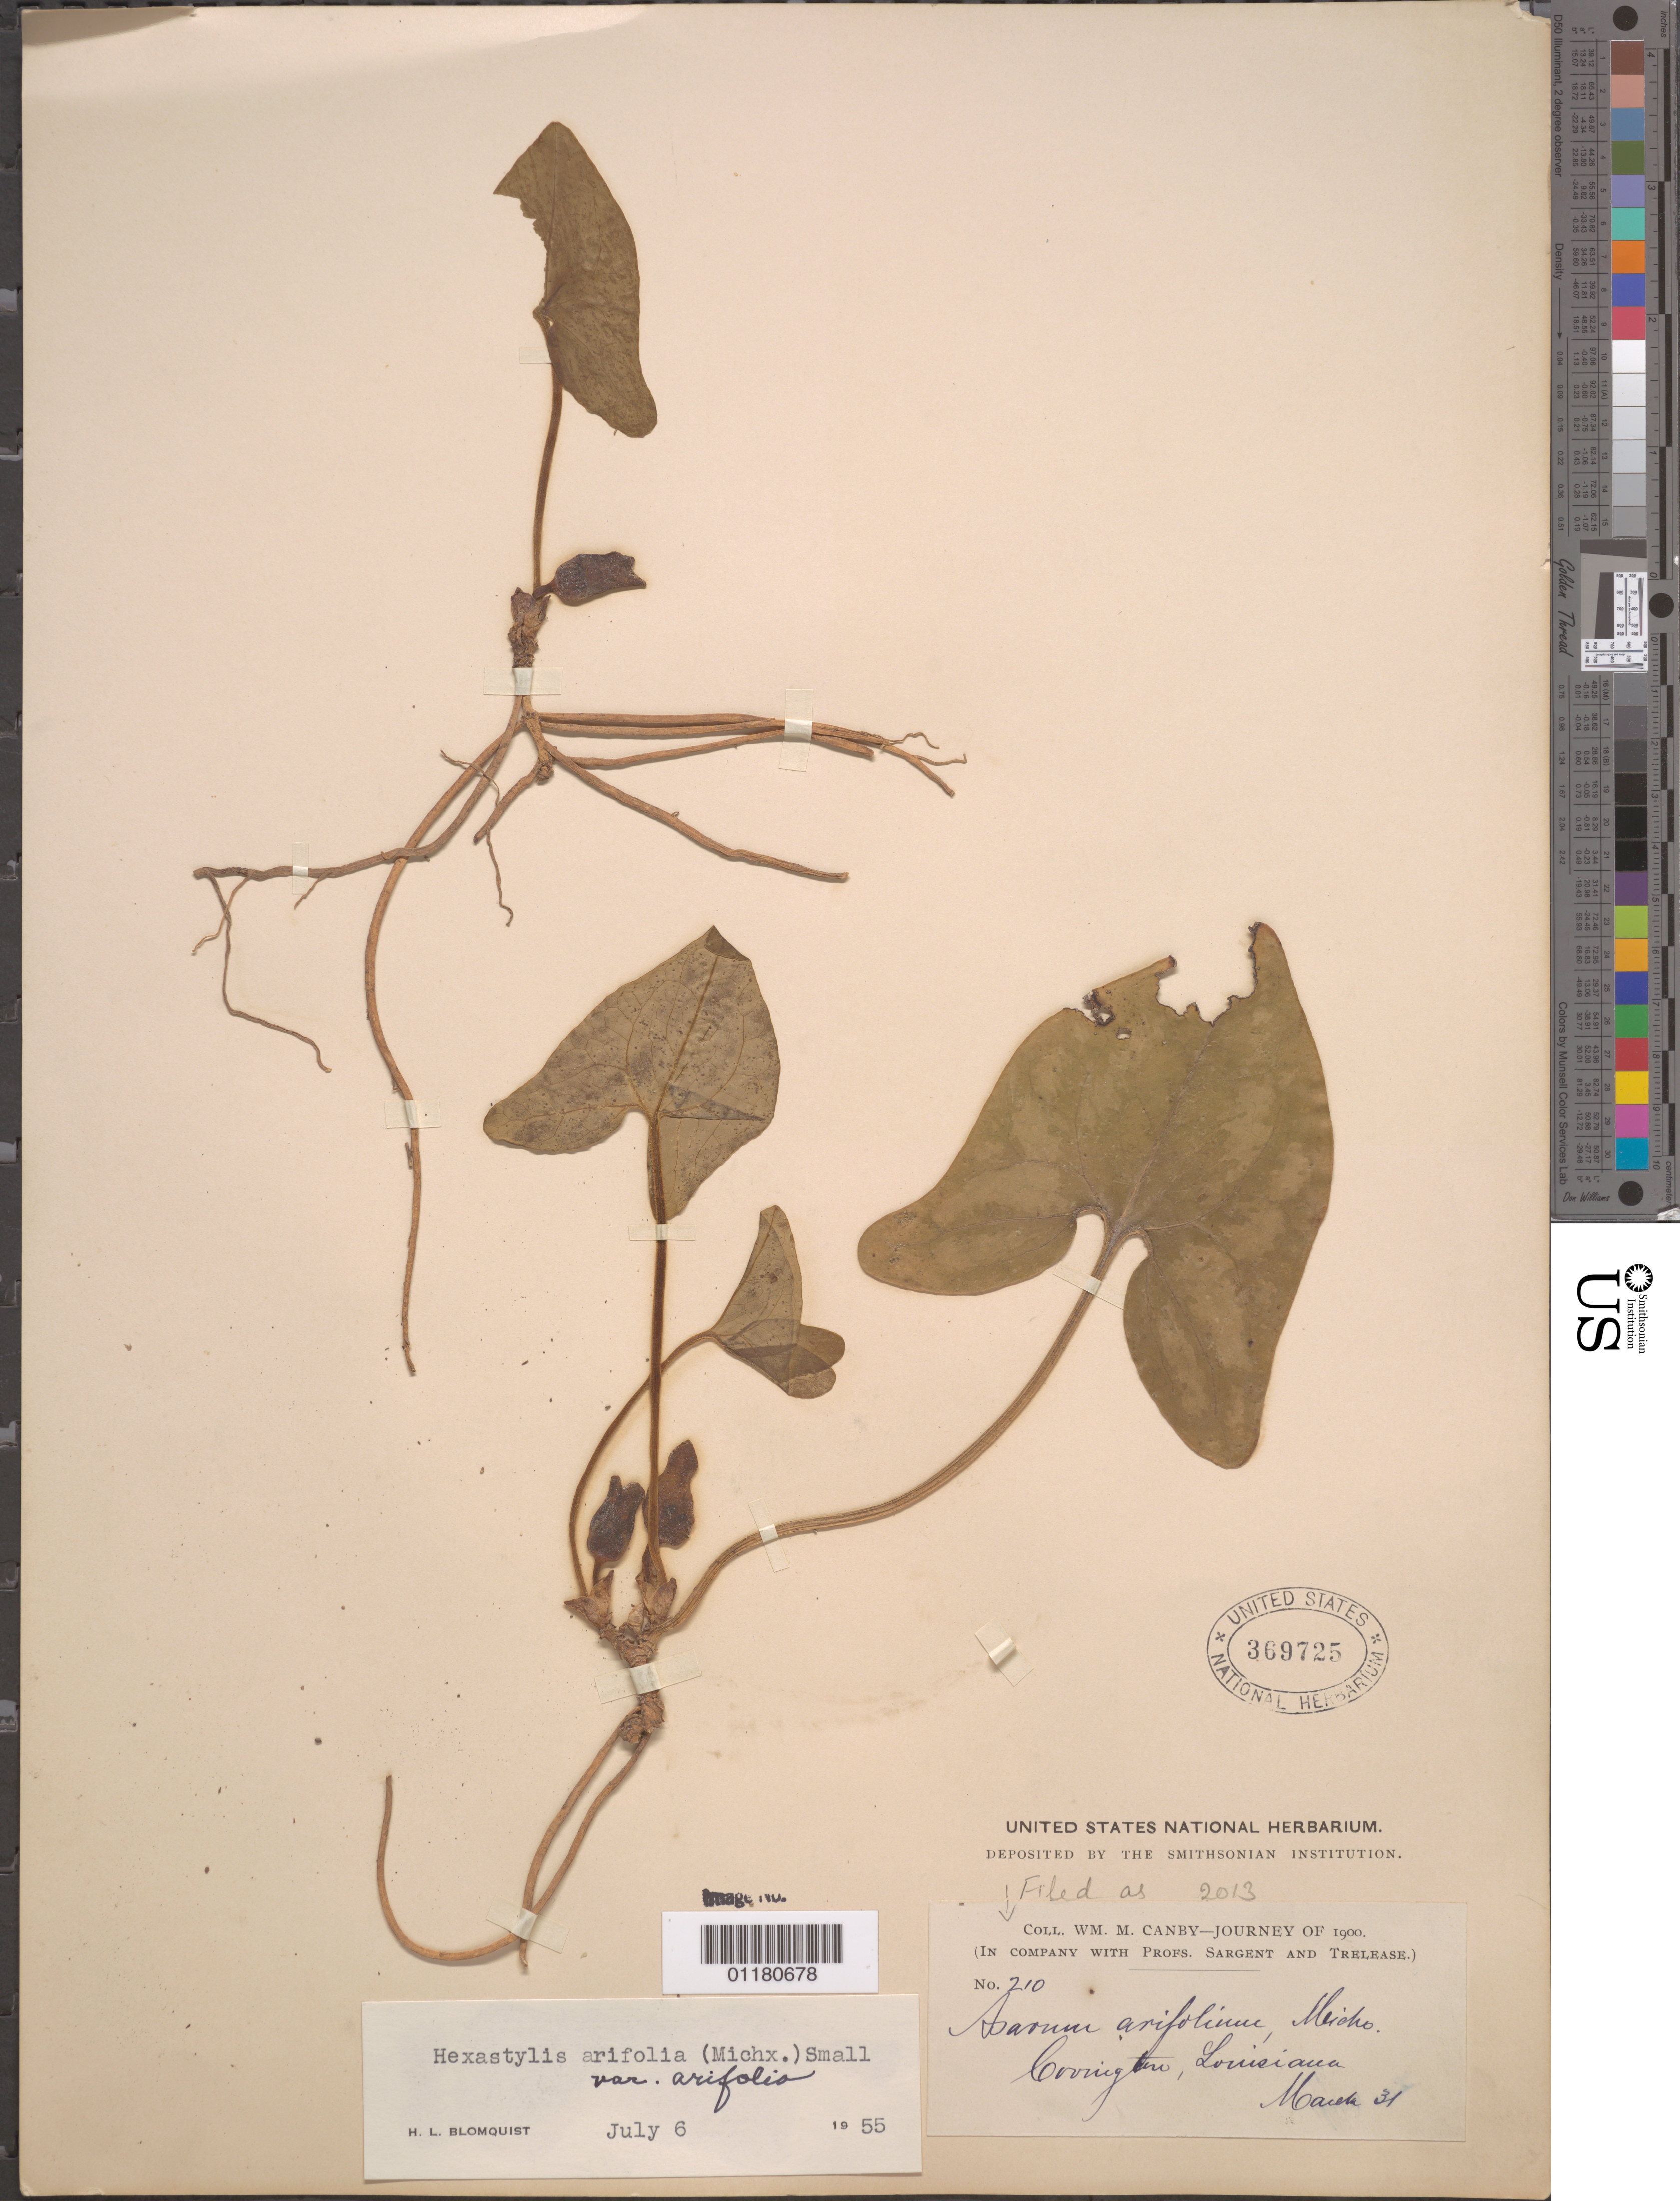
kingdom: Plantae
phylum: Tracheophyta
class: Magnoliopsida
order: Piperales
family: Aristolochiaceae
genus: Hexastylis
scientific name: Hexastylis arifolia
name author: (Michx.) Small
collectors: W. M. Canby, -- Sargent & -- Trelease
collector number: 210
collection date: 1900-03-31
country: United States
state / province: Louisiana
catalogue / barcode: US 369725